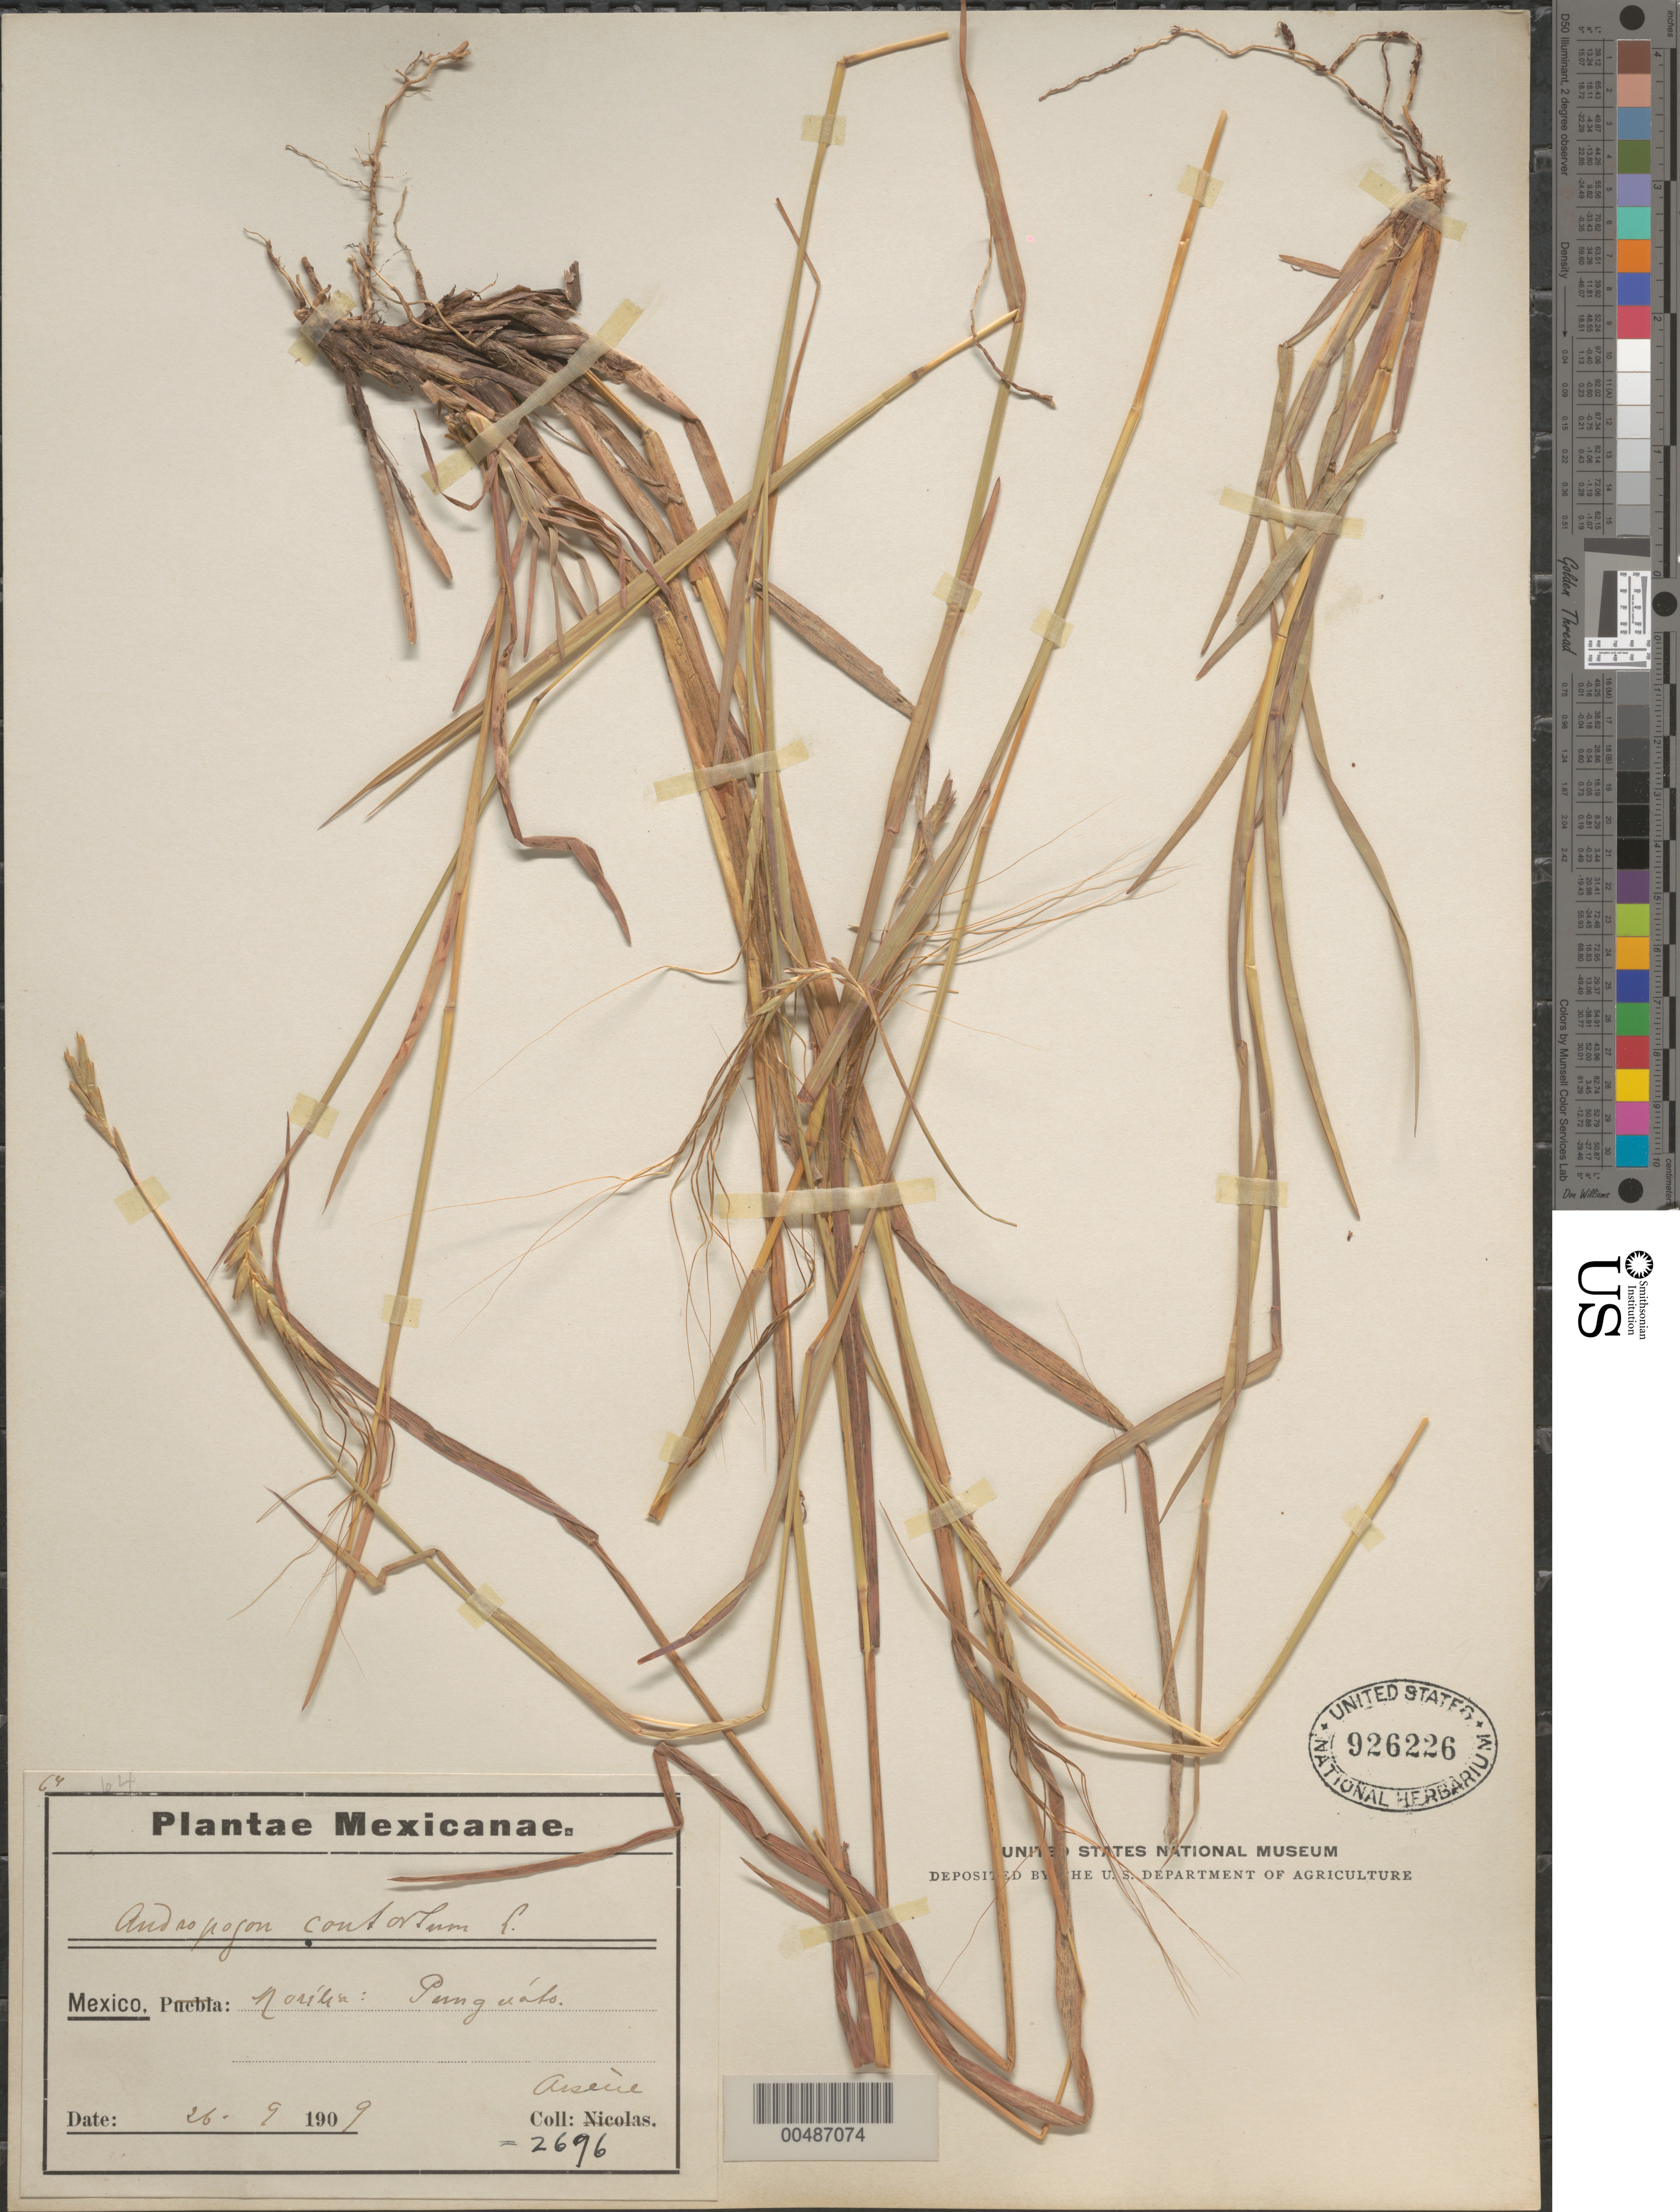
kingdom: Plantae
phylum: Tracheophyta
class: Liliopsida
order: Poales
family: Poaceae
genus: Heteropogon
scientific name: Heteropogon contortus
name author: (L.) P. Beauv. ex Roem. & Schult.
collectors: -- Arsène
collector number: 2696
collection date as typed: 26 Sep 1909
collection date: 1909-09-26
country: Mexico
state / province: Puebla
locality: Nor¡lia, Pungu lo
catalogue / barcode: US 926226